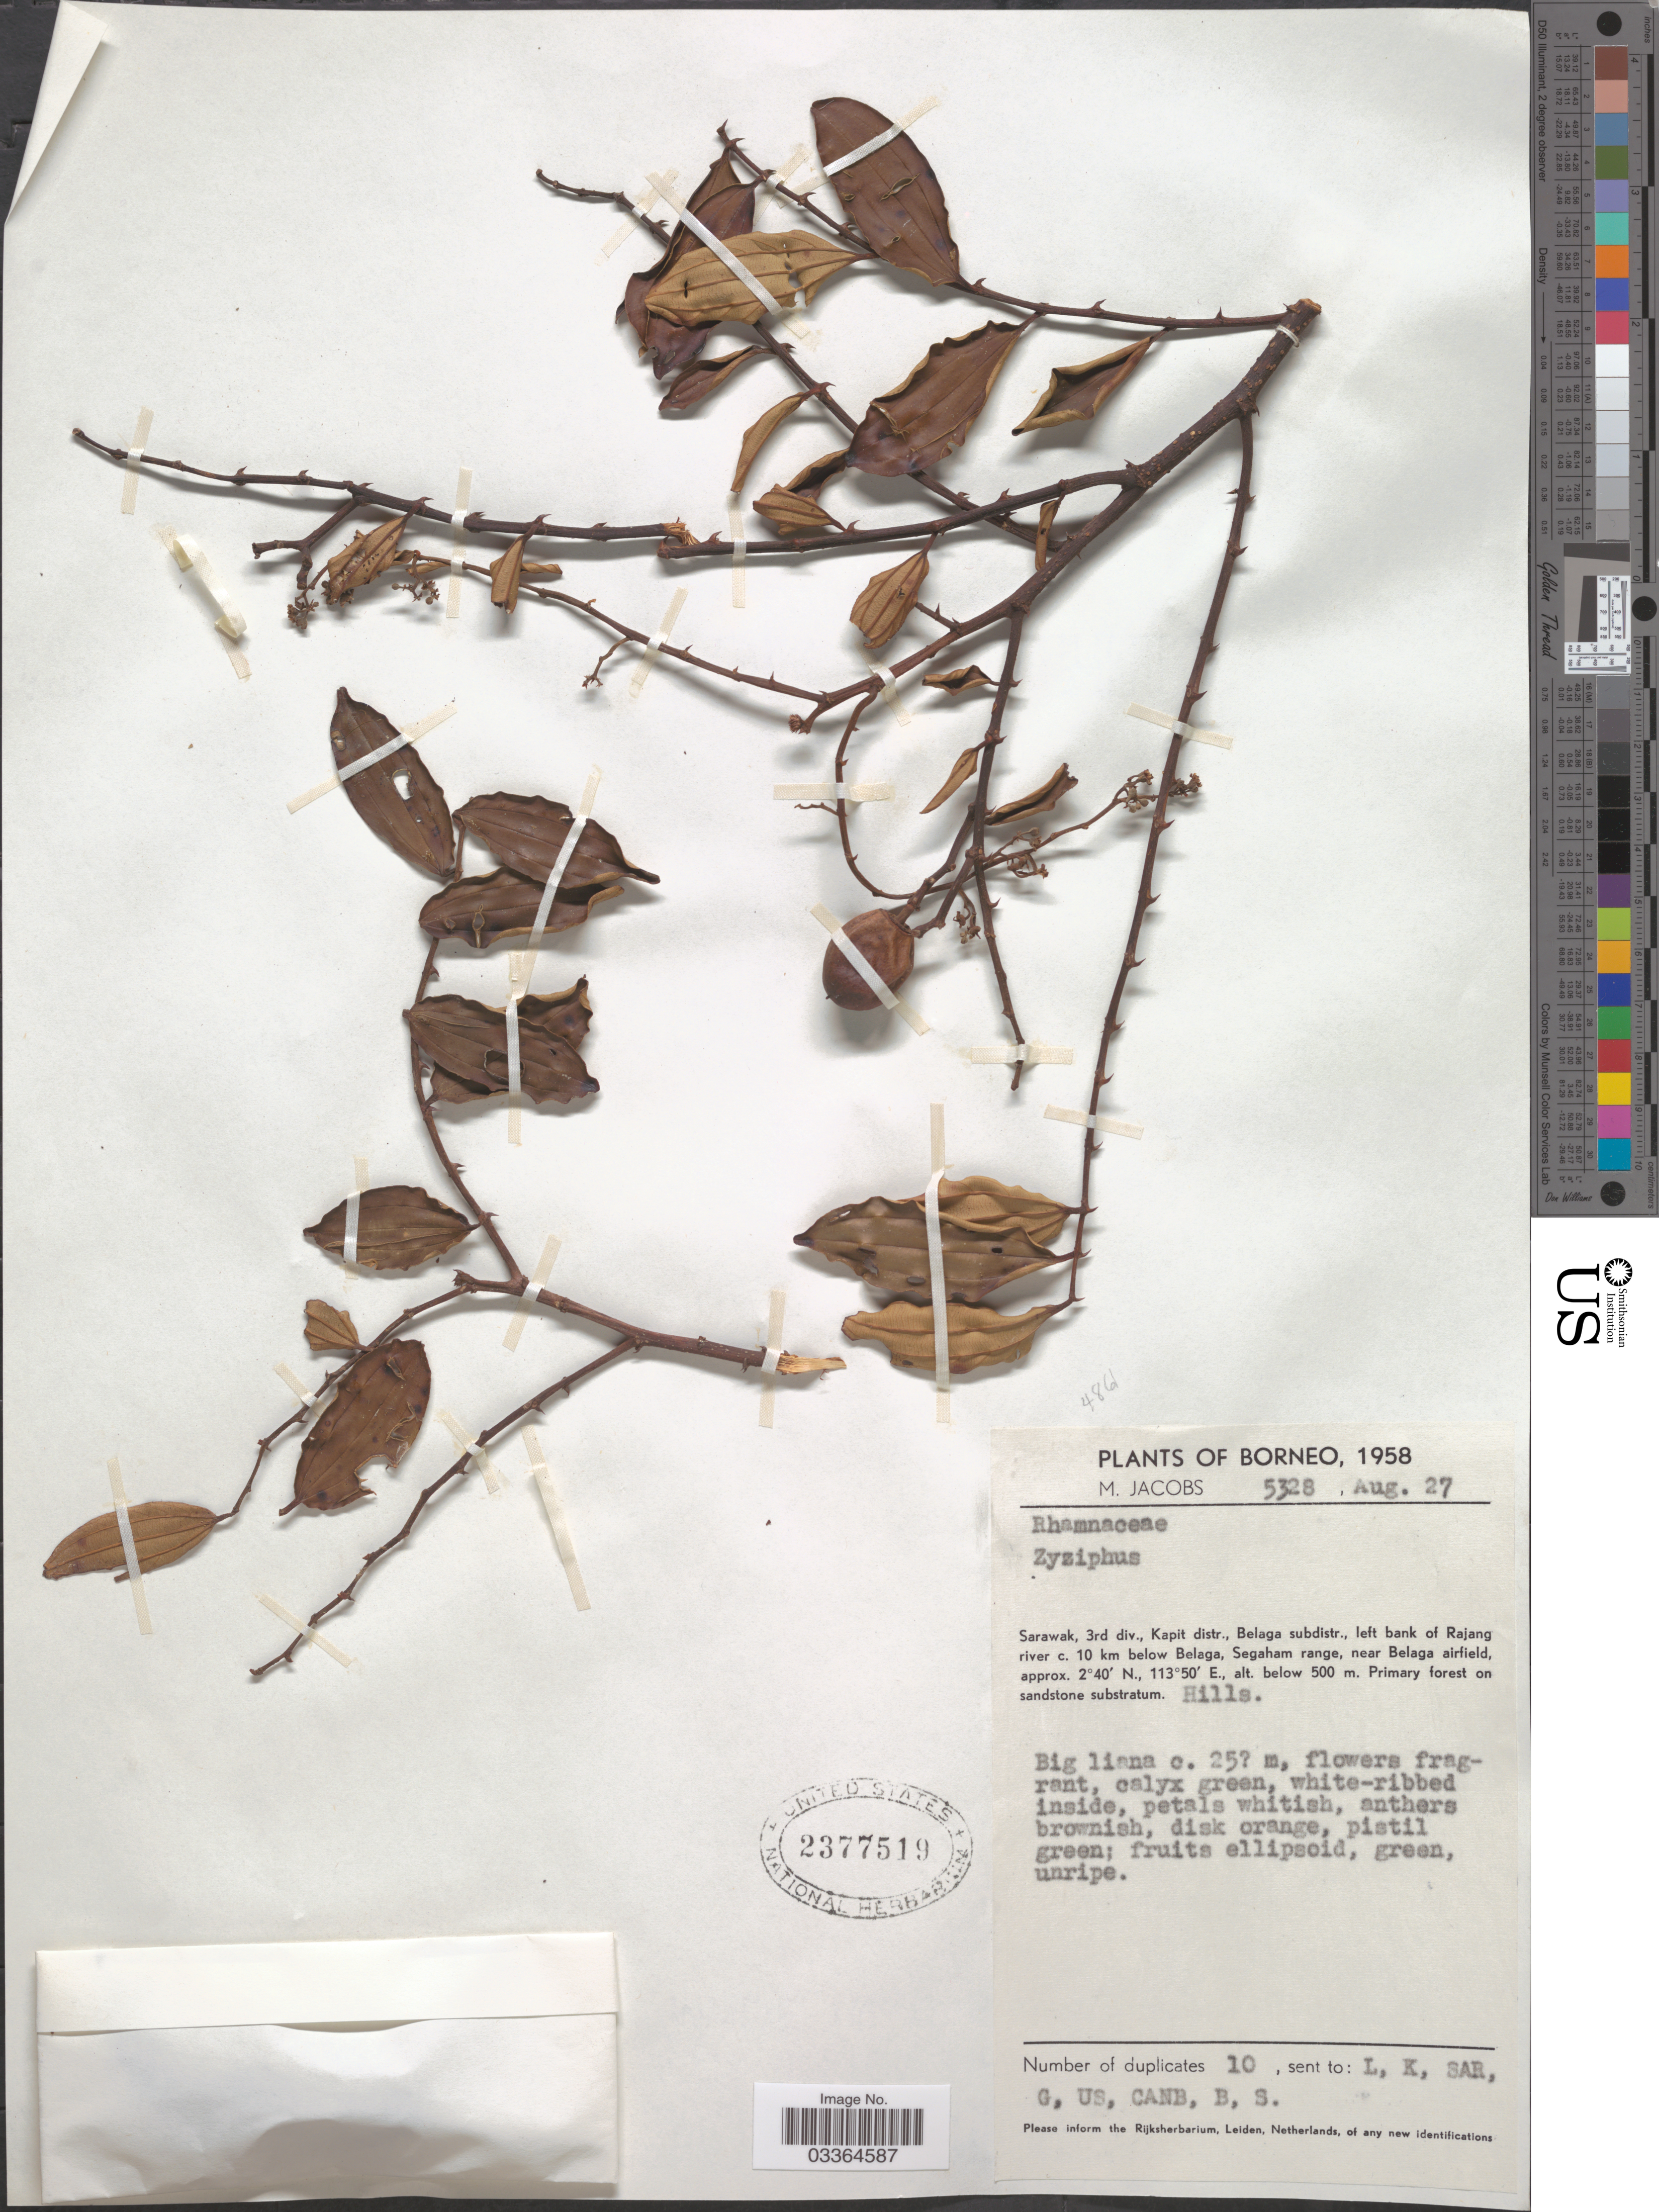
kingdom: Plantae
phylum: Tracheophyta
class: Magnoliopsida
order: Rosales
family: Rhamnaceae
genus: Ziziphus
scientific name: Ziziphus sp.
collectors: M. Jacobs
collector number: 5358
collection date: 1958-08-27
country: Malaysia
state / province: Sarawak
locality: Borneo. Sarawak, 3rd div., Kapit distr., Belaga subdistr., left bank of Rajang river c. 10 km below Belaga, Segaham range, near Belaga airfield.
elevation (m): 500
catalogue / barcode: US 2377519